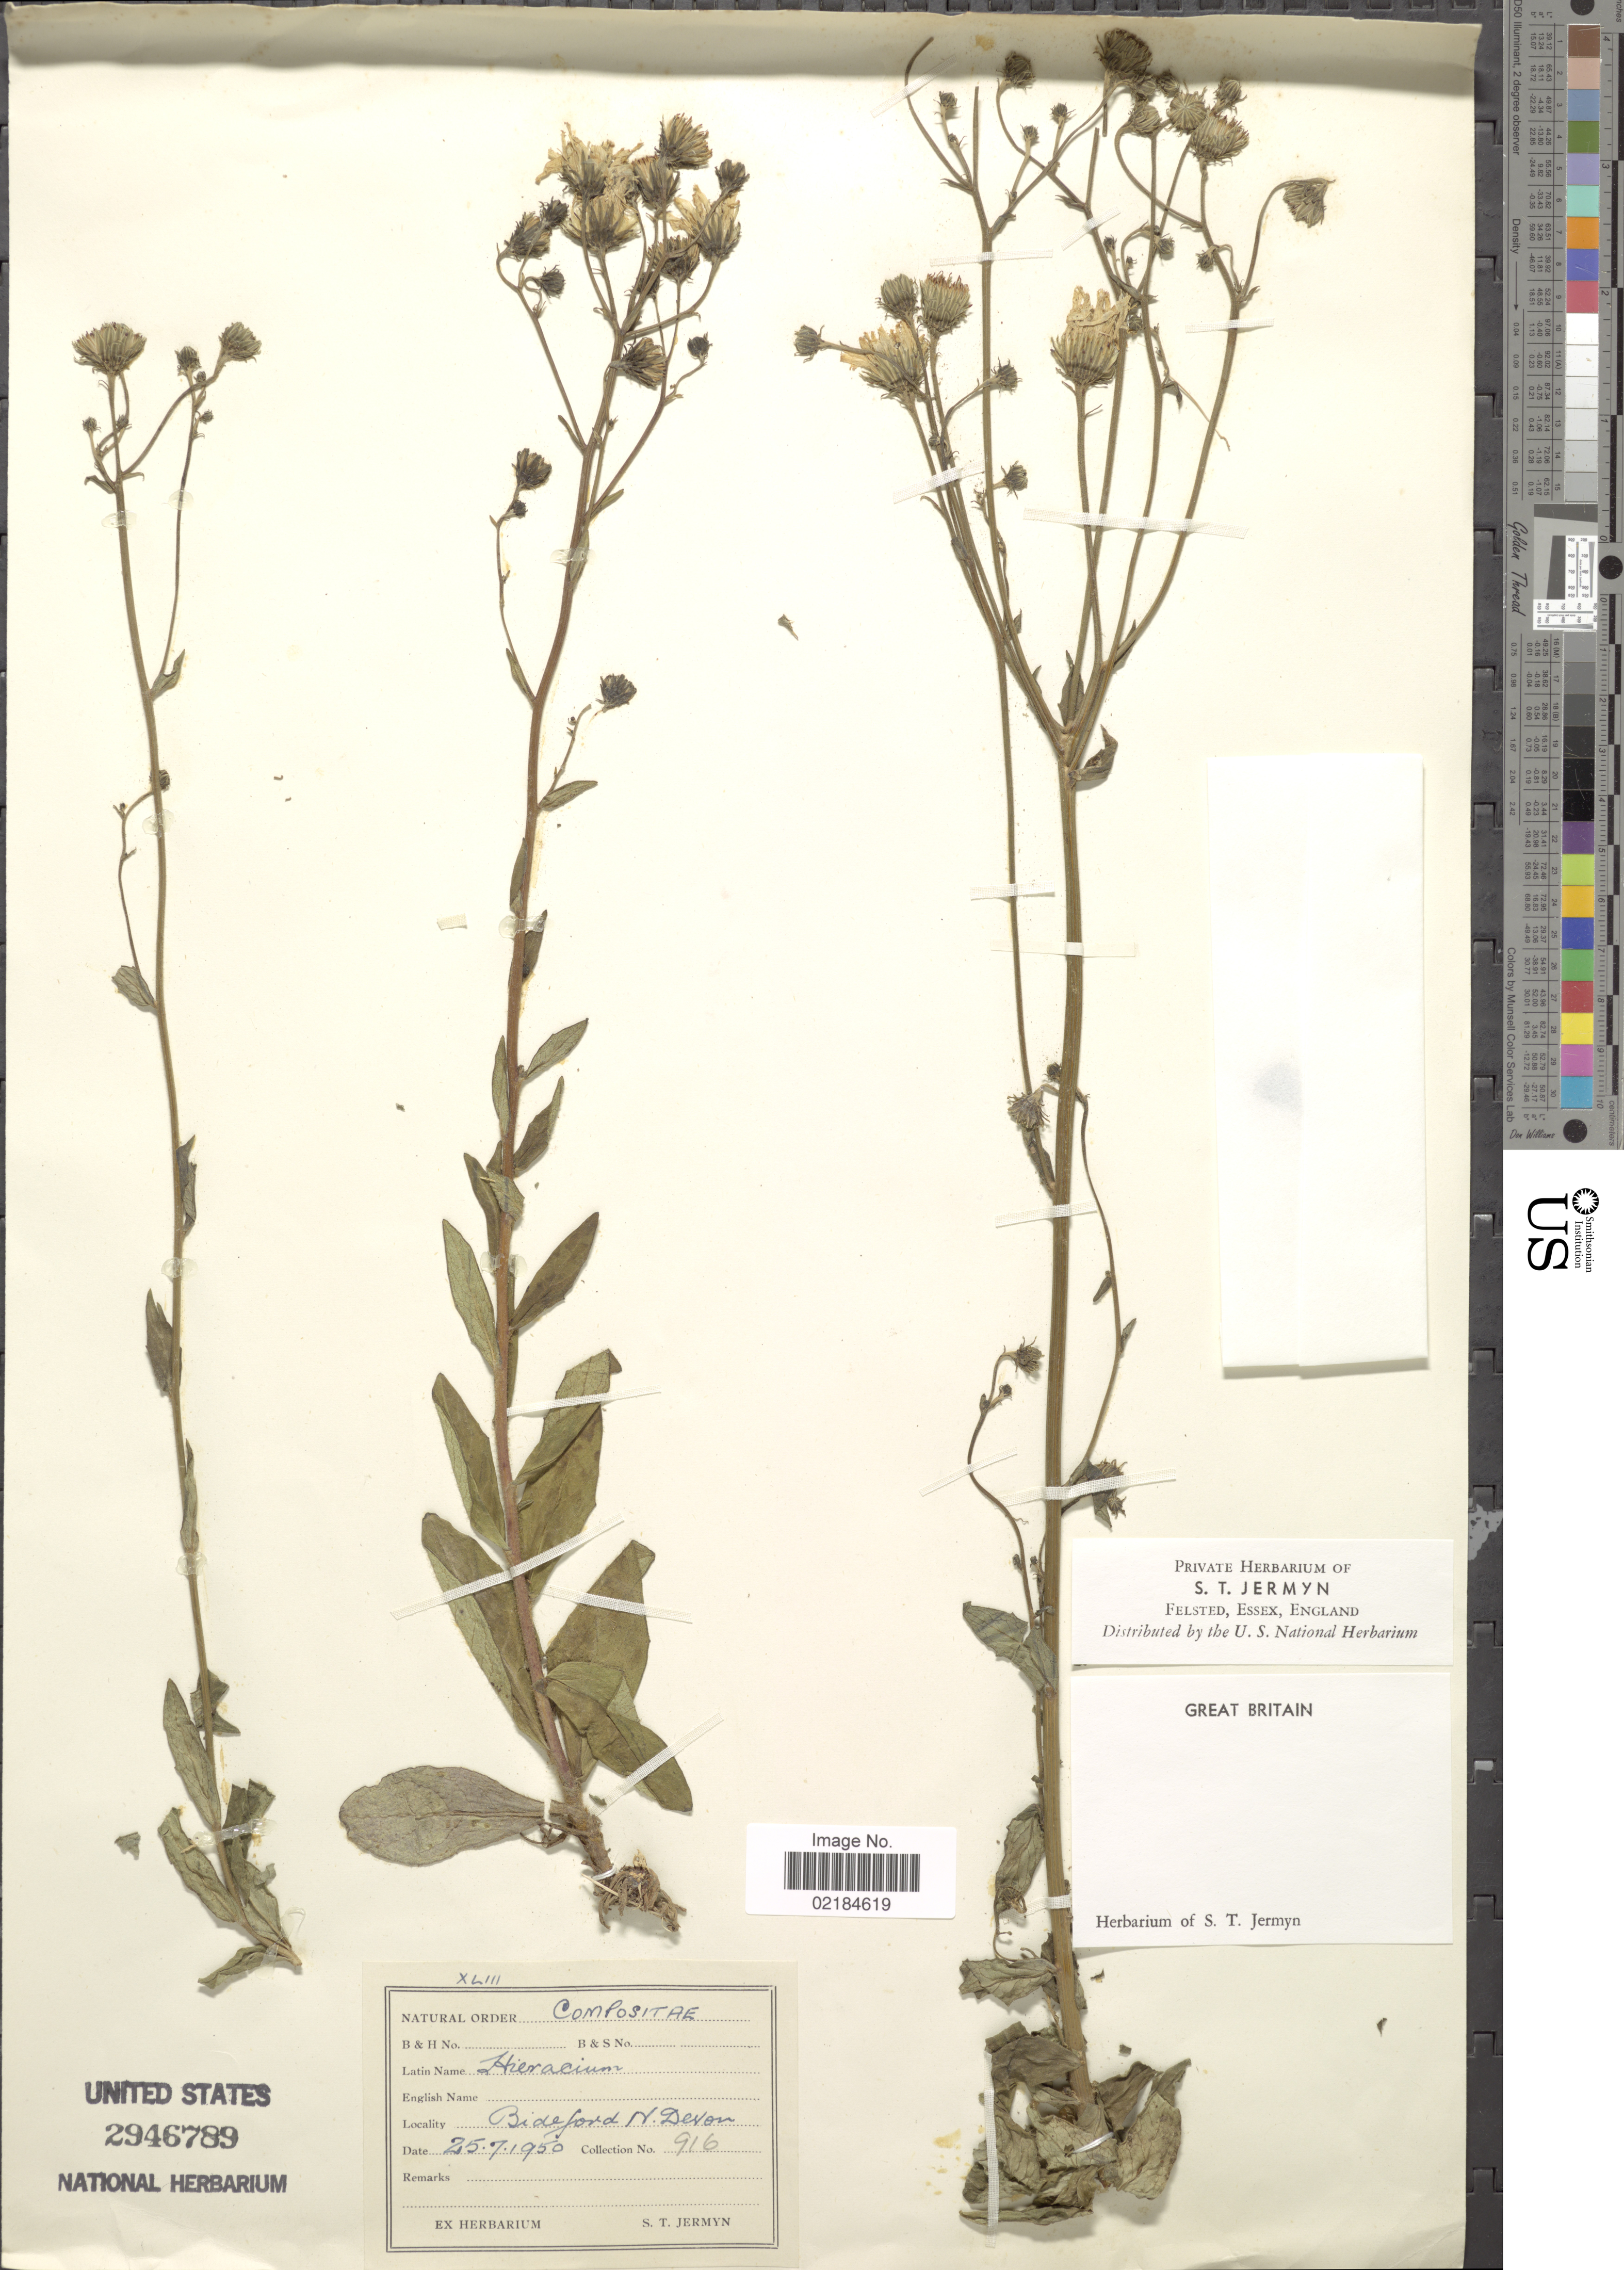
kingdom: Plantae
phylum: Tracheophyta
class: Magnoliopsida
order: Asterales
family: Asteraceae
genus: Hieracium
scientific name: Hieracium repandulare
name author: Druce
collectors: S. Jermyn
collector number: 916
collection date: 1950-07-25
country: United Kingdom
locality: Great Britain, Bideford N. Devon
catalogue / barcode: US 2946789